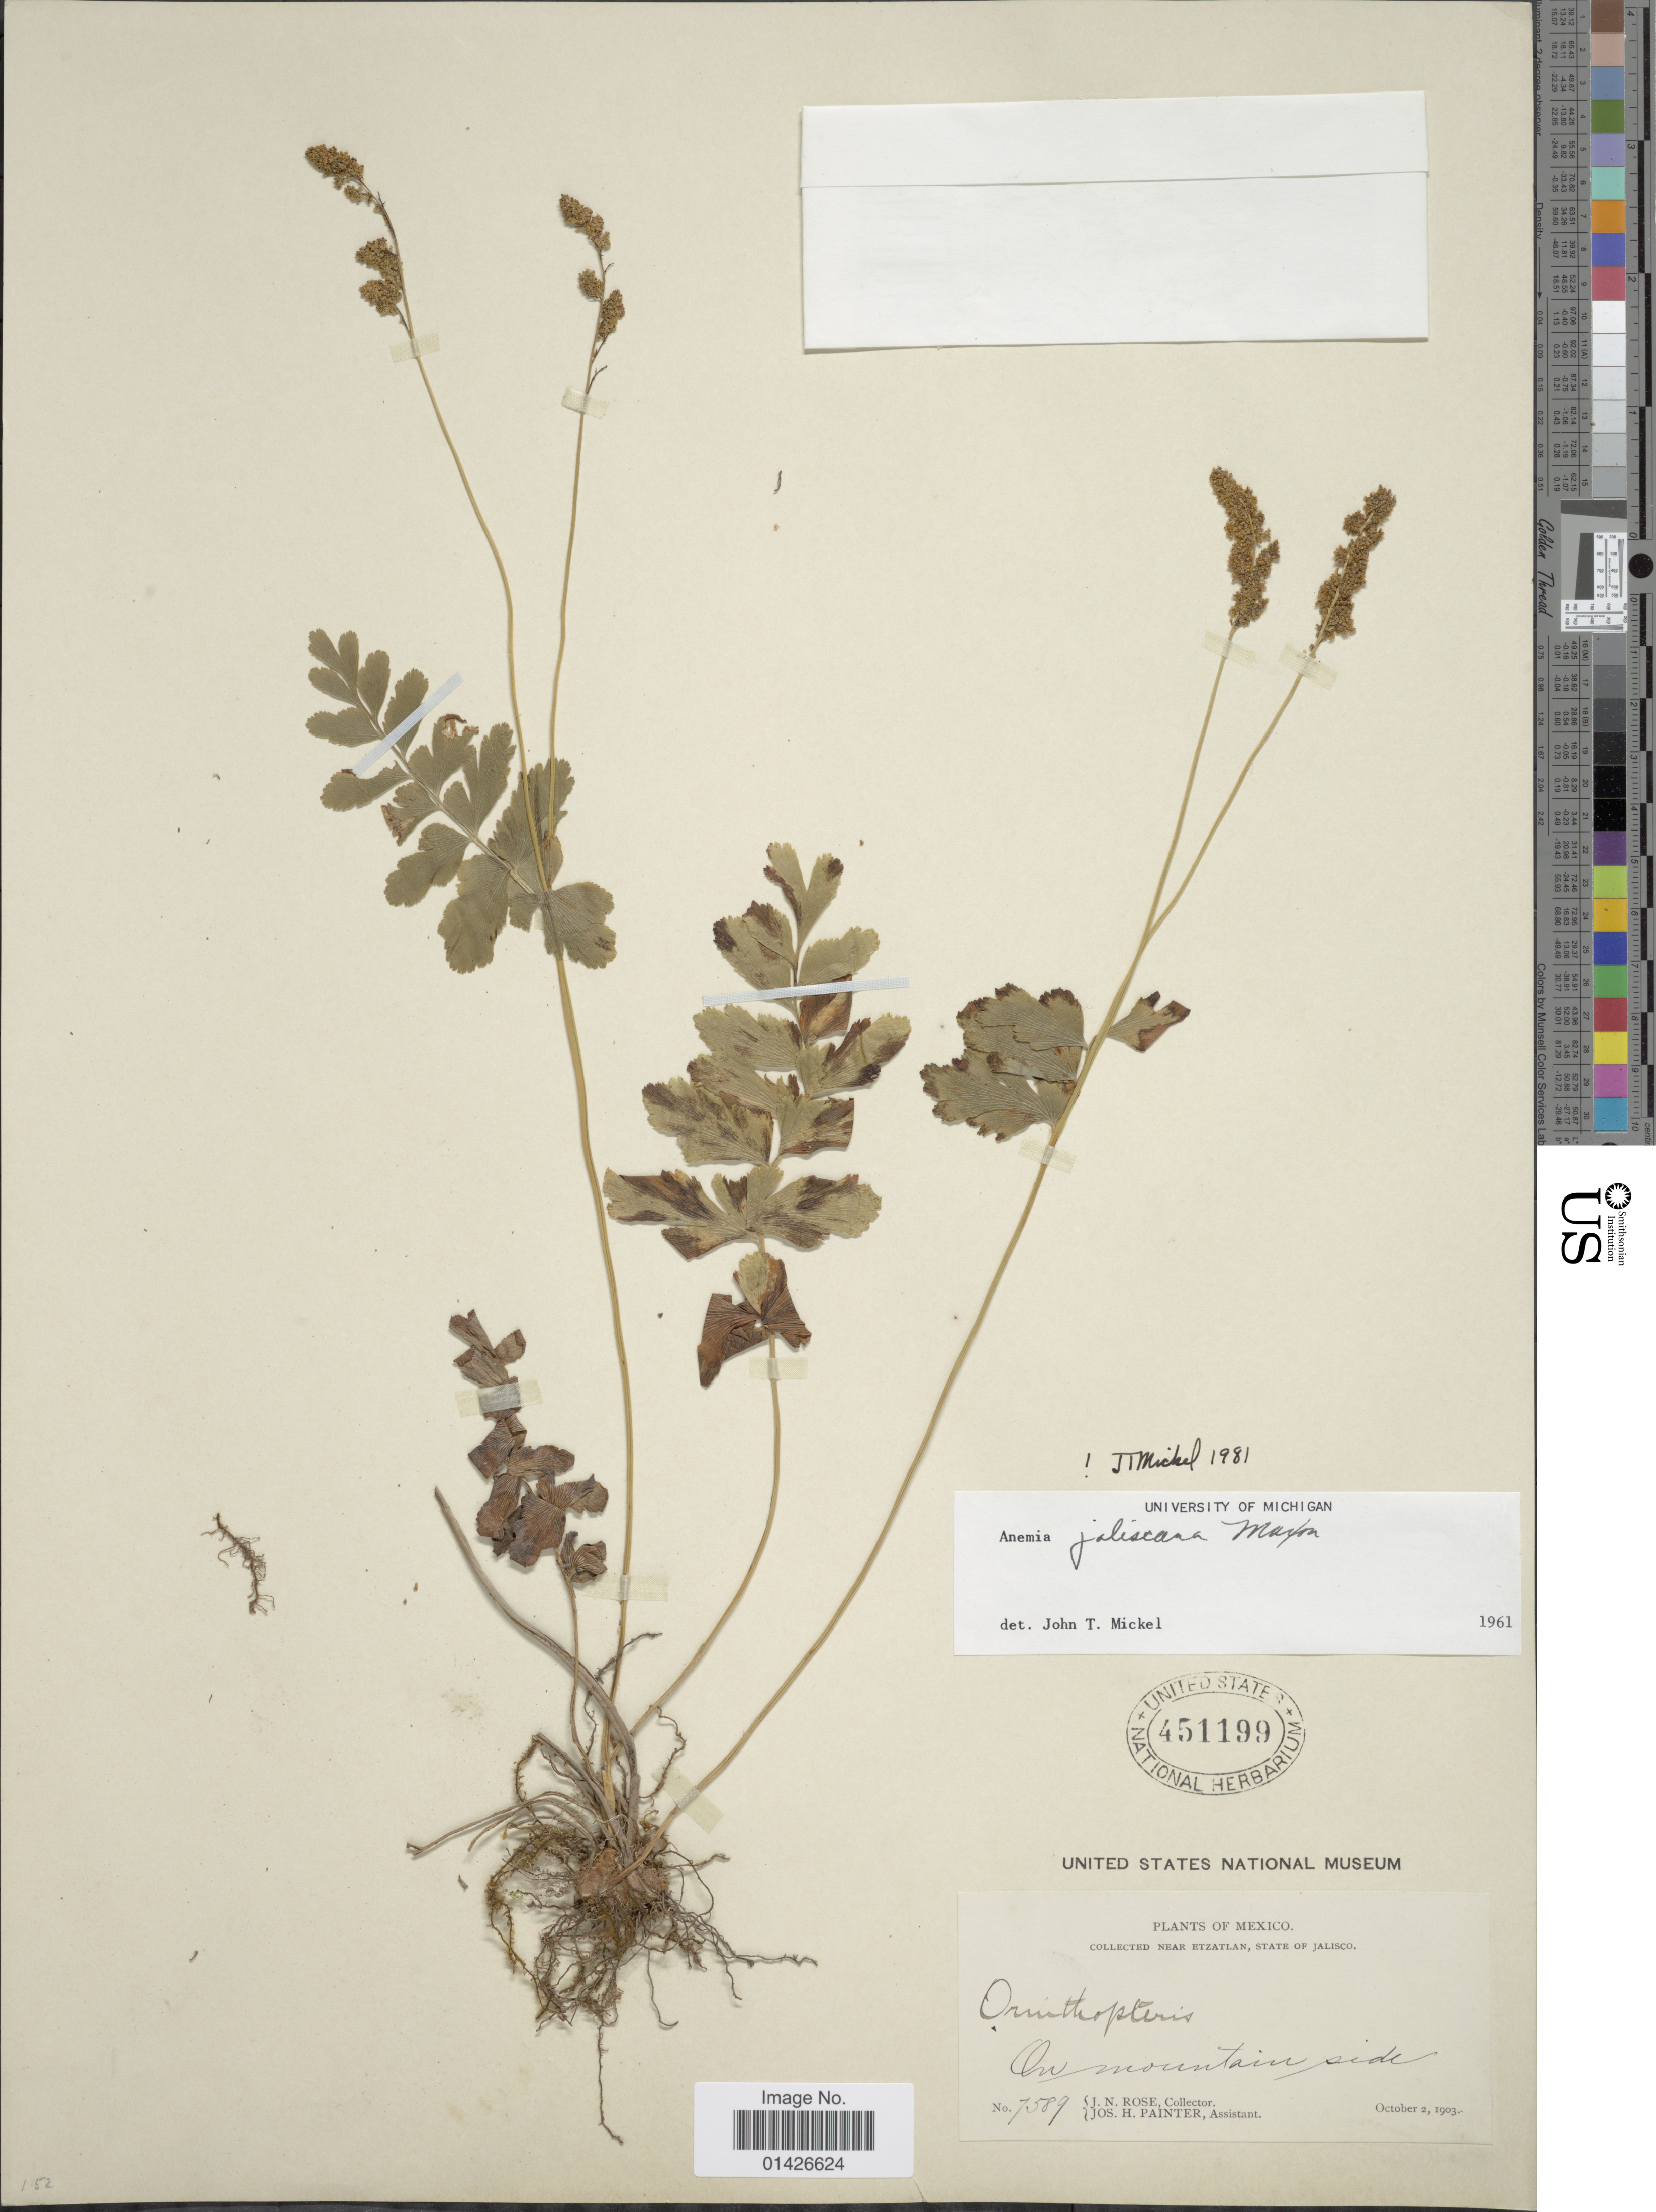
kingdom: Plantae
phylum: Tracheophyta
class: Polypodiopsida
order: Schizaeales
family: Anemiaceae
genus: Anemia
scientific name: Anemia jaliscana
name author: Maxon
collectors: J. N. Rose & J. H. Painter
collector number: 7589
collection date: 1903-10-02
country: Mexico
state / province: Jalisco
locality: Near Etzatlan, On mountain side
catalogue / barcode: US 451199